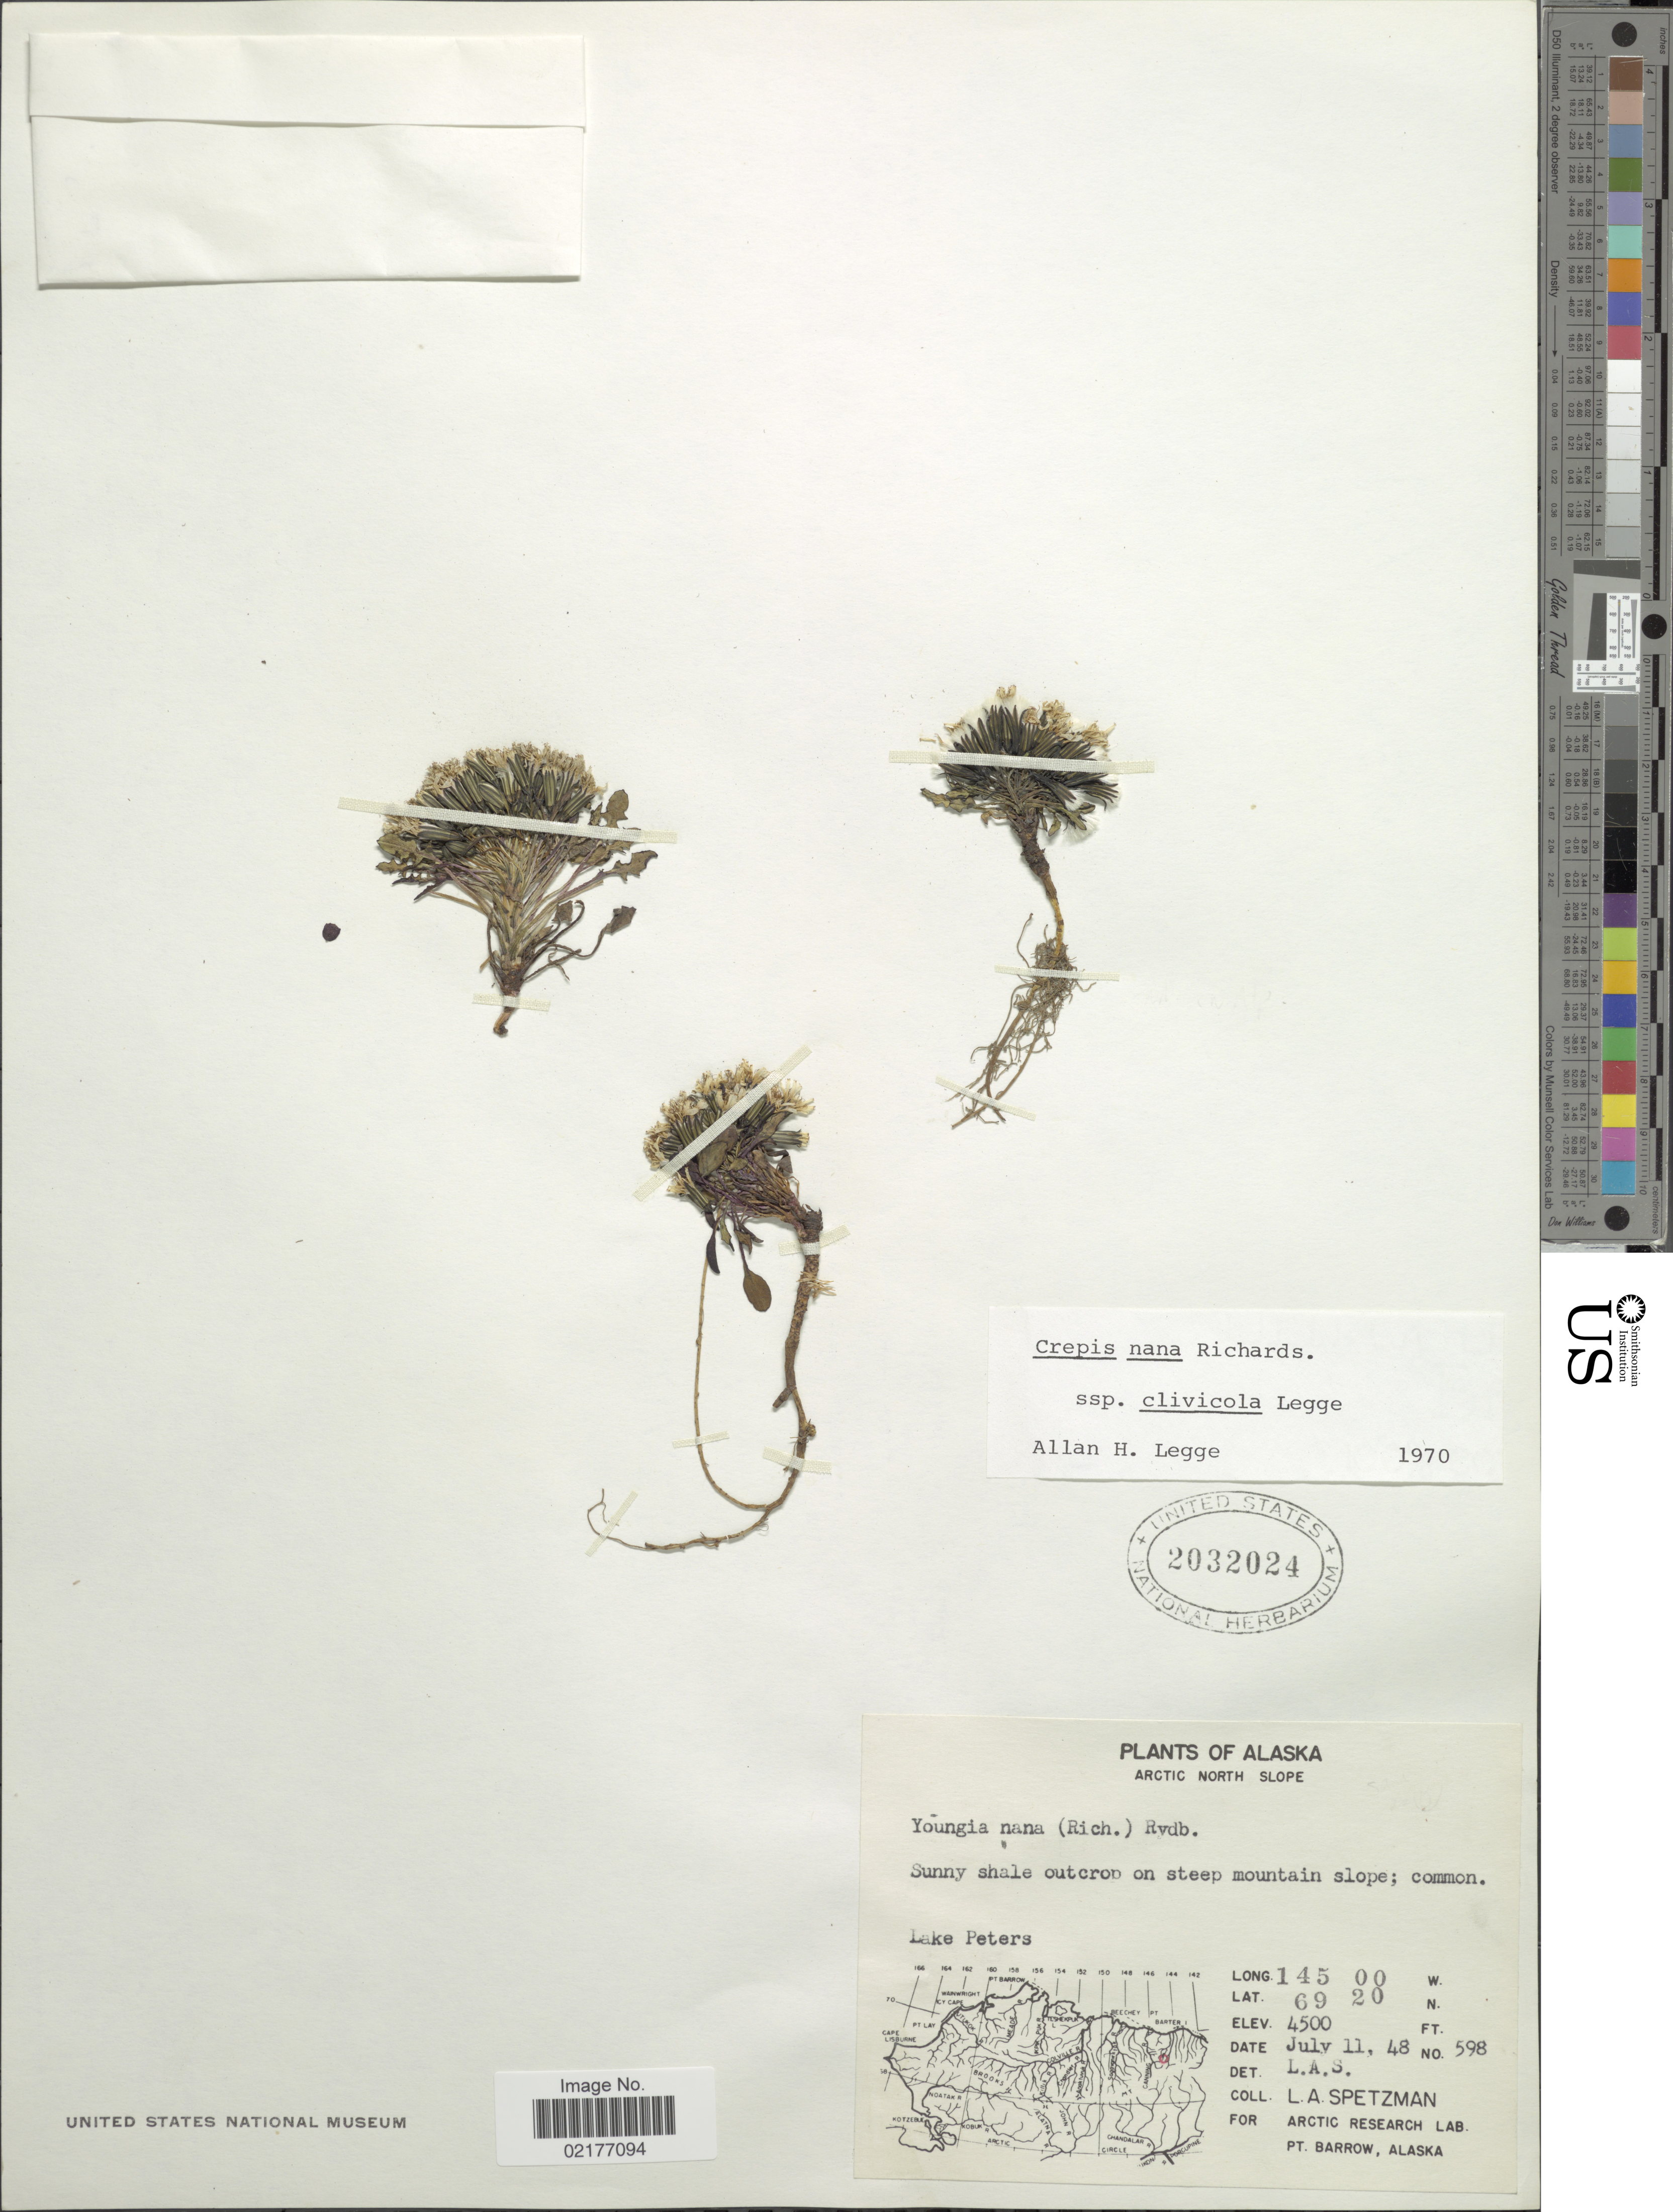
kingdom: Plantae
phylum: Tracheophyta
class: Magnoliopsida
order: Asterales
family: Asteraceae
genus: Askellia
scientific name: Askellia pygmaea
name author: (Ledeb.) Sennikov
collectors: L. Spetzman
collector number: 598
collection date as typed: Transcribed d/m/y: 11/7/48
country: United States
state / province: Alaska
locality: Arctic North Slope, Lake Peters,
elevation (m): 1372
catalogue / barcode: US 2032024